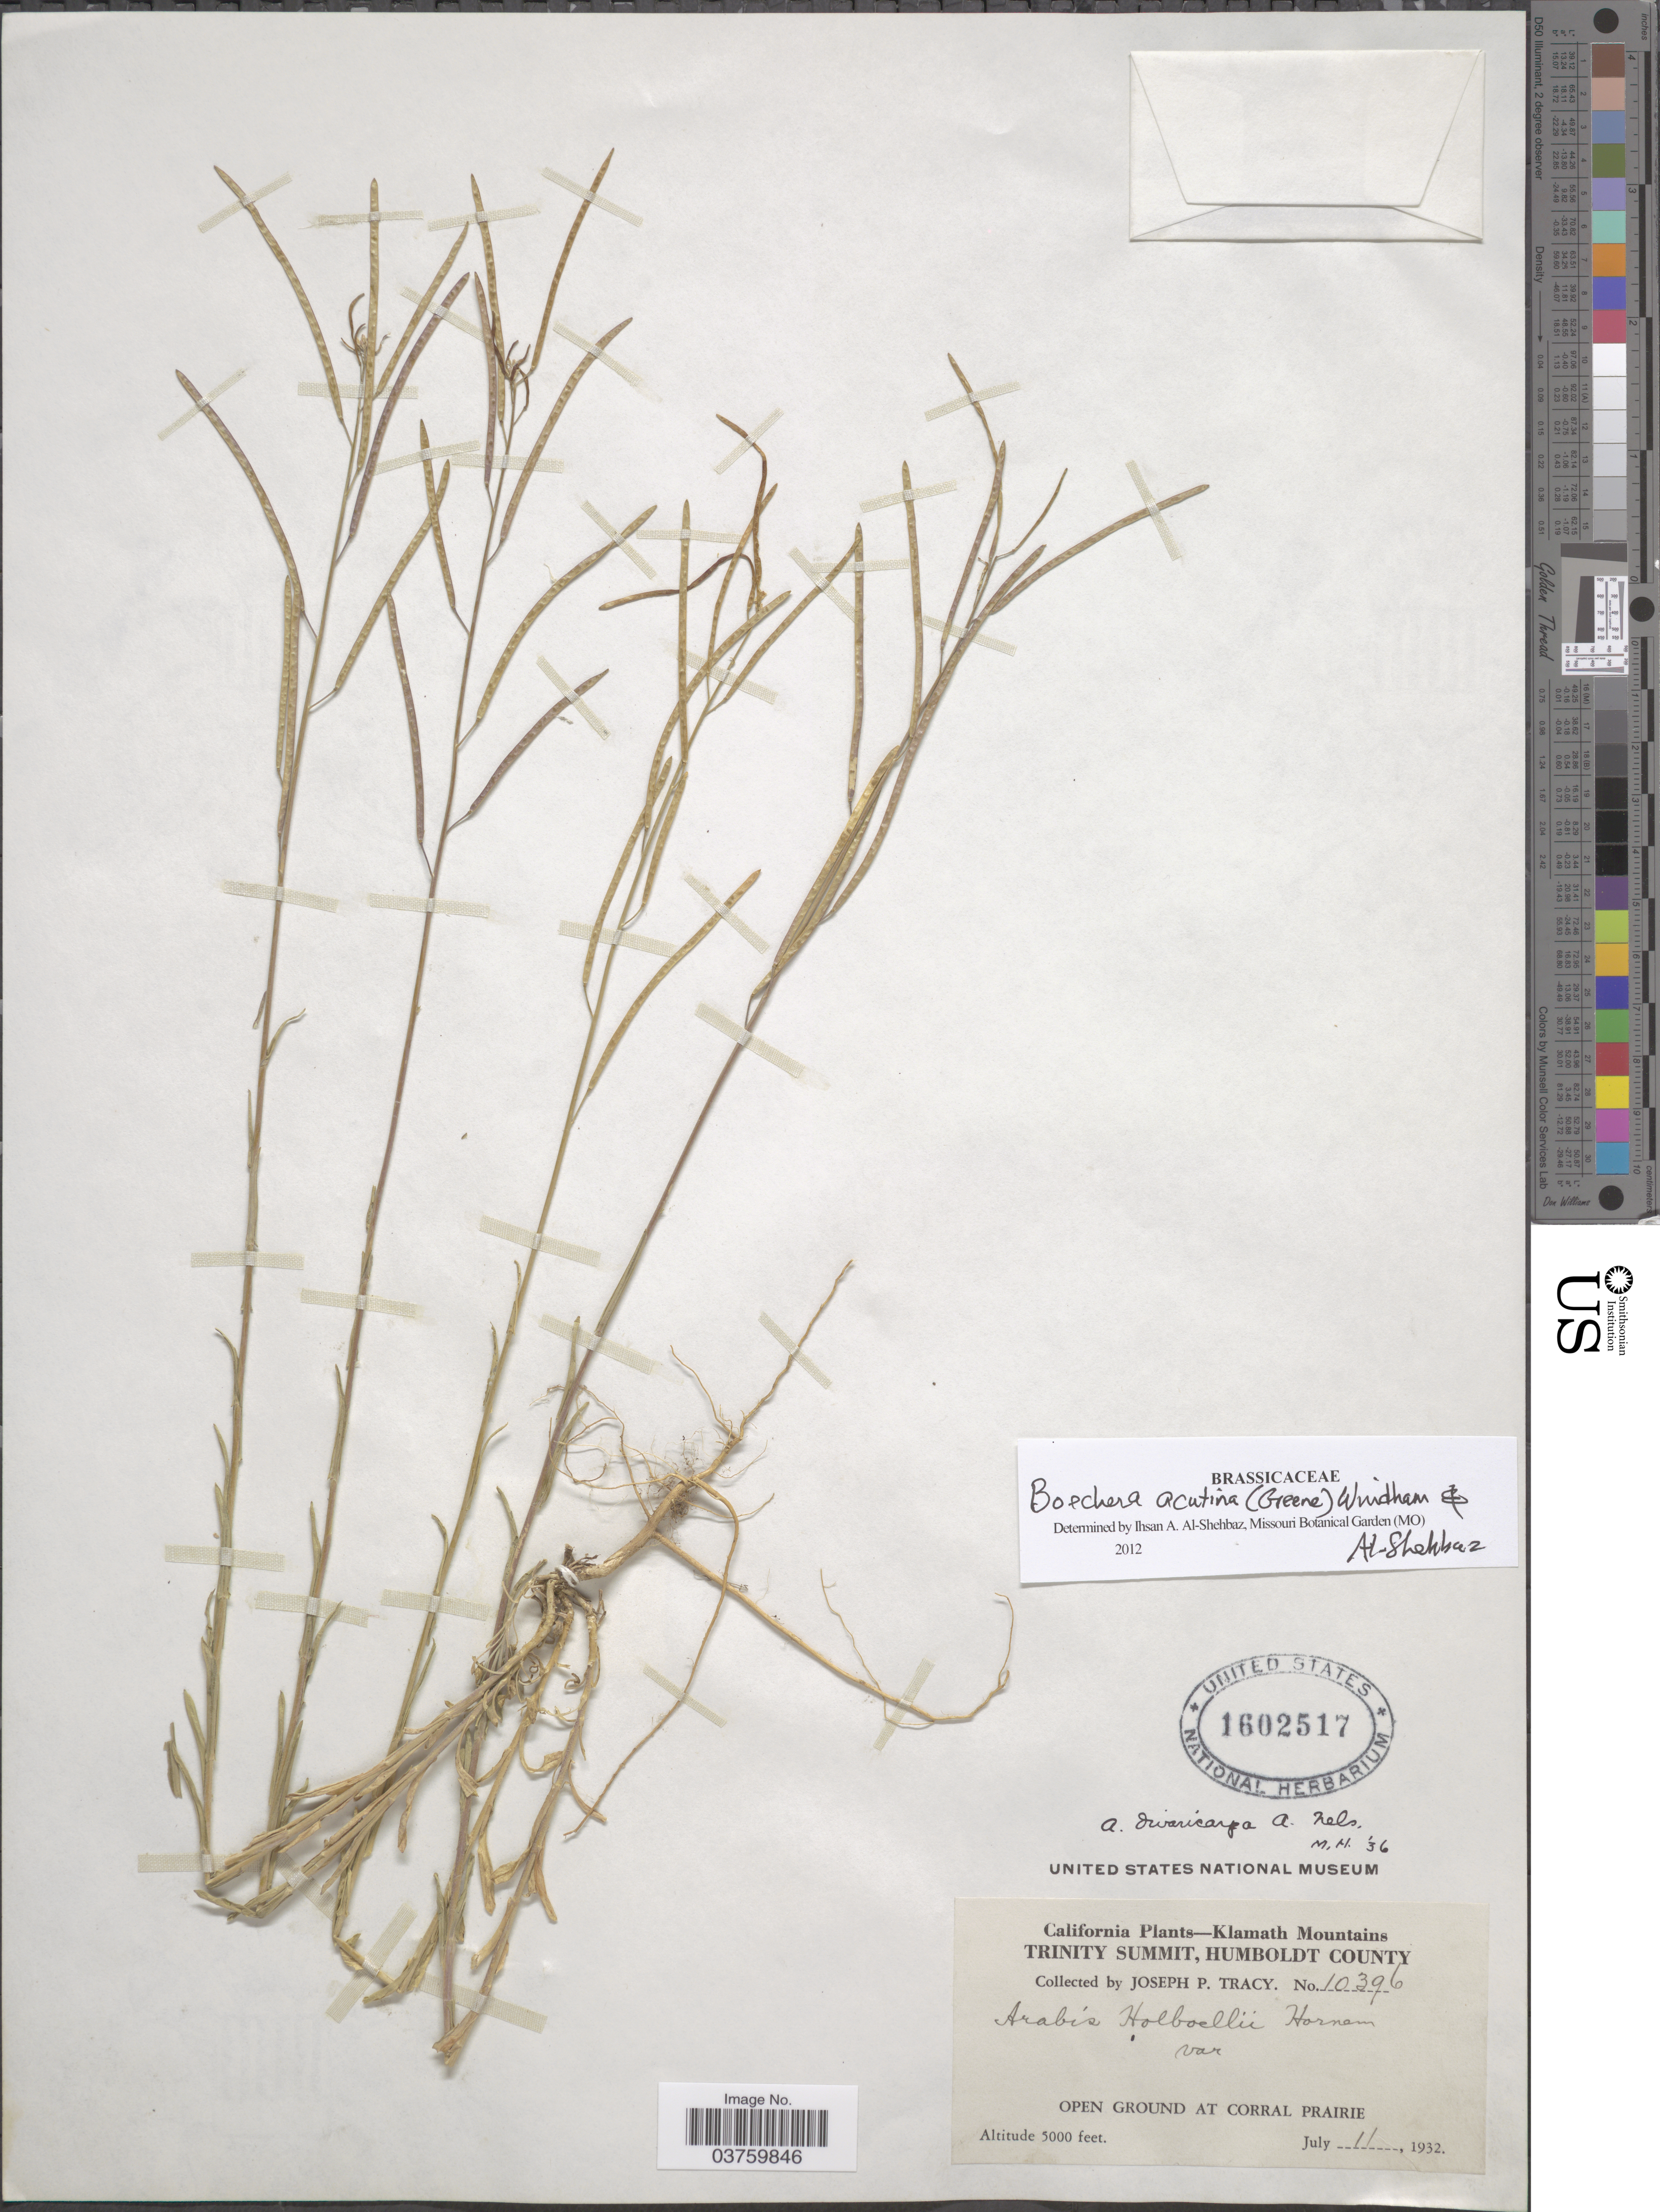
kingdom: Plantae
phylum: Tracheophyta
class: Magnoliopsida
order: Brassicales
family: Brassicaceae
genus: Boechera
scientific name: Boechera acutina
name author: (Greene) Windham & Al-Shehbaz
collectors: J. Tracy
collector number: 10396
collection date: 1932-07-11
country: United States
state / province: California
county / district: Humboldt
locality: Klamath Mountains. Trinity Summit, Humboldt County. Open ground at Corral Prairie.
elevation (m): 1524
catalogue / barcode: US 1602517